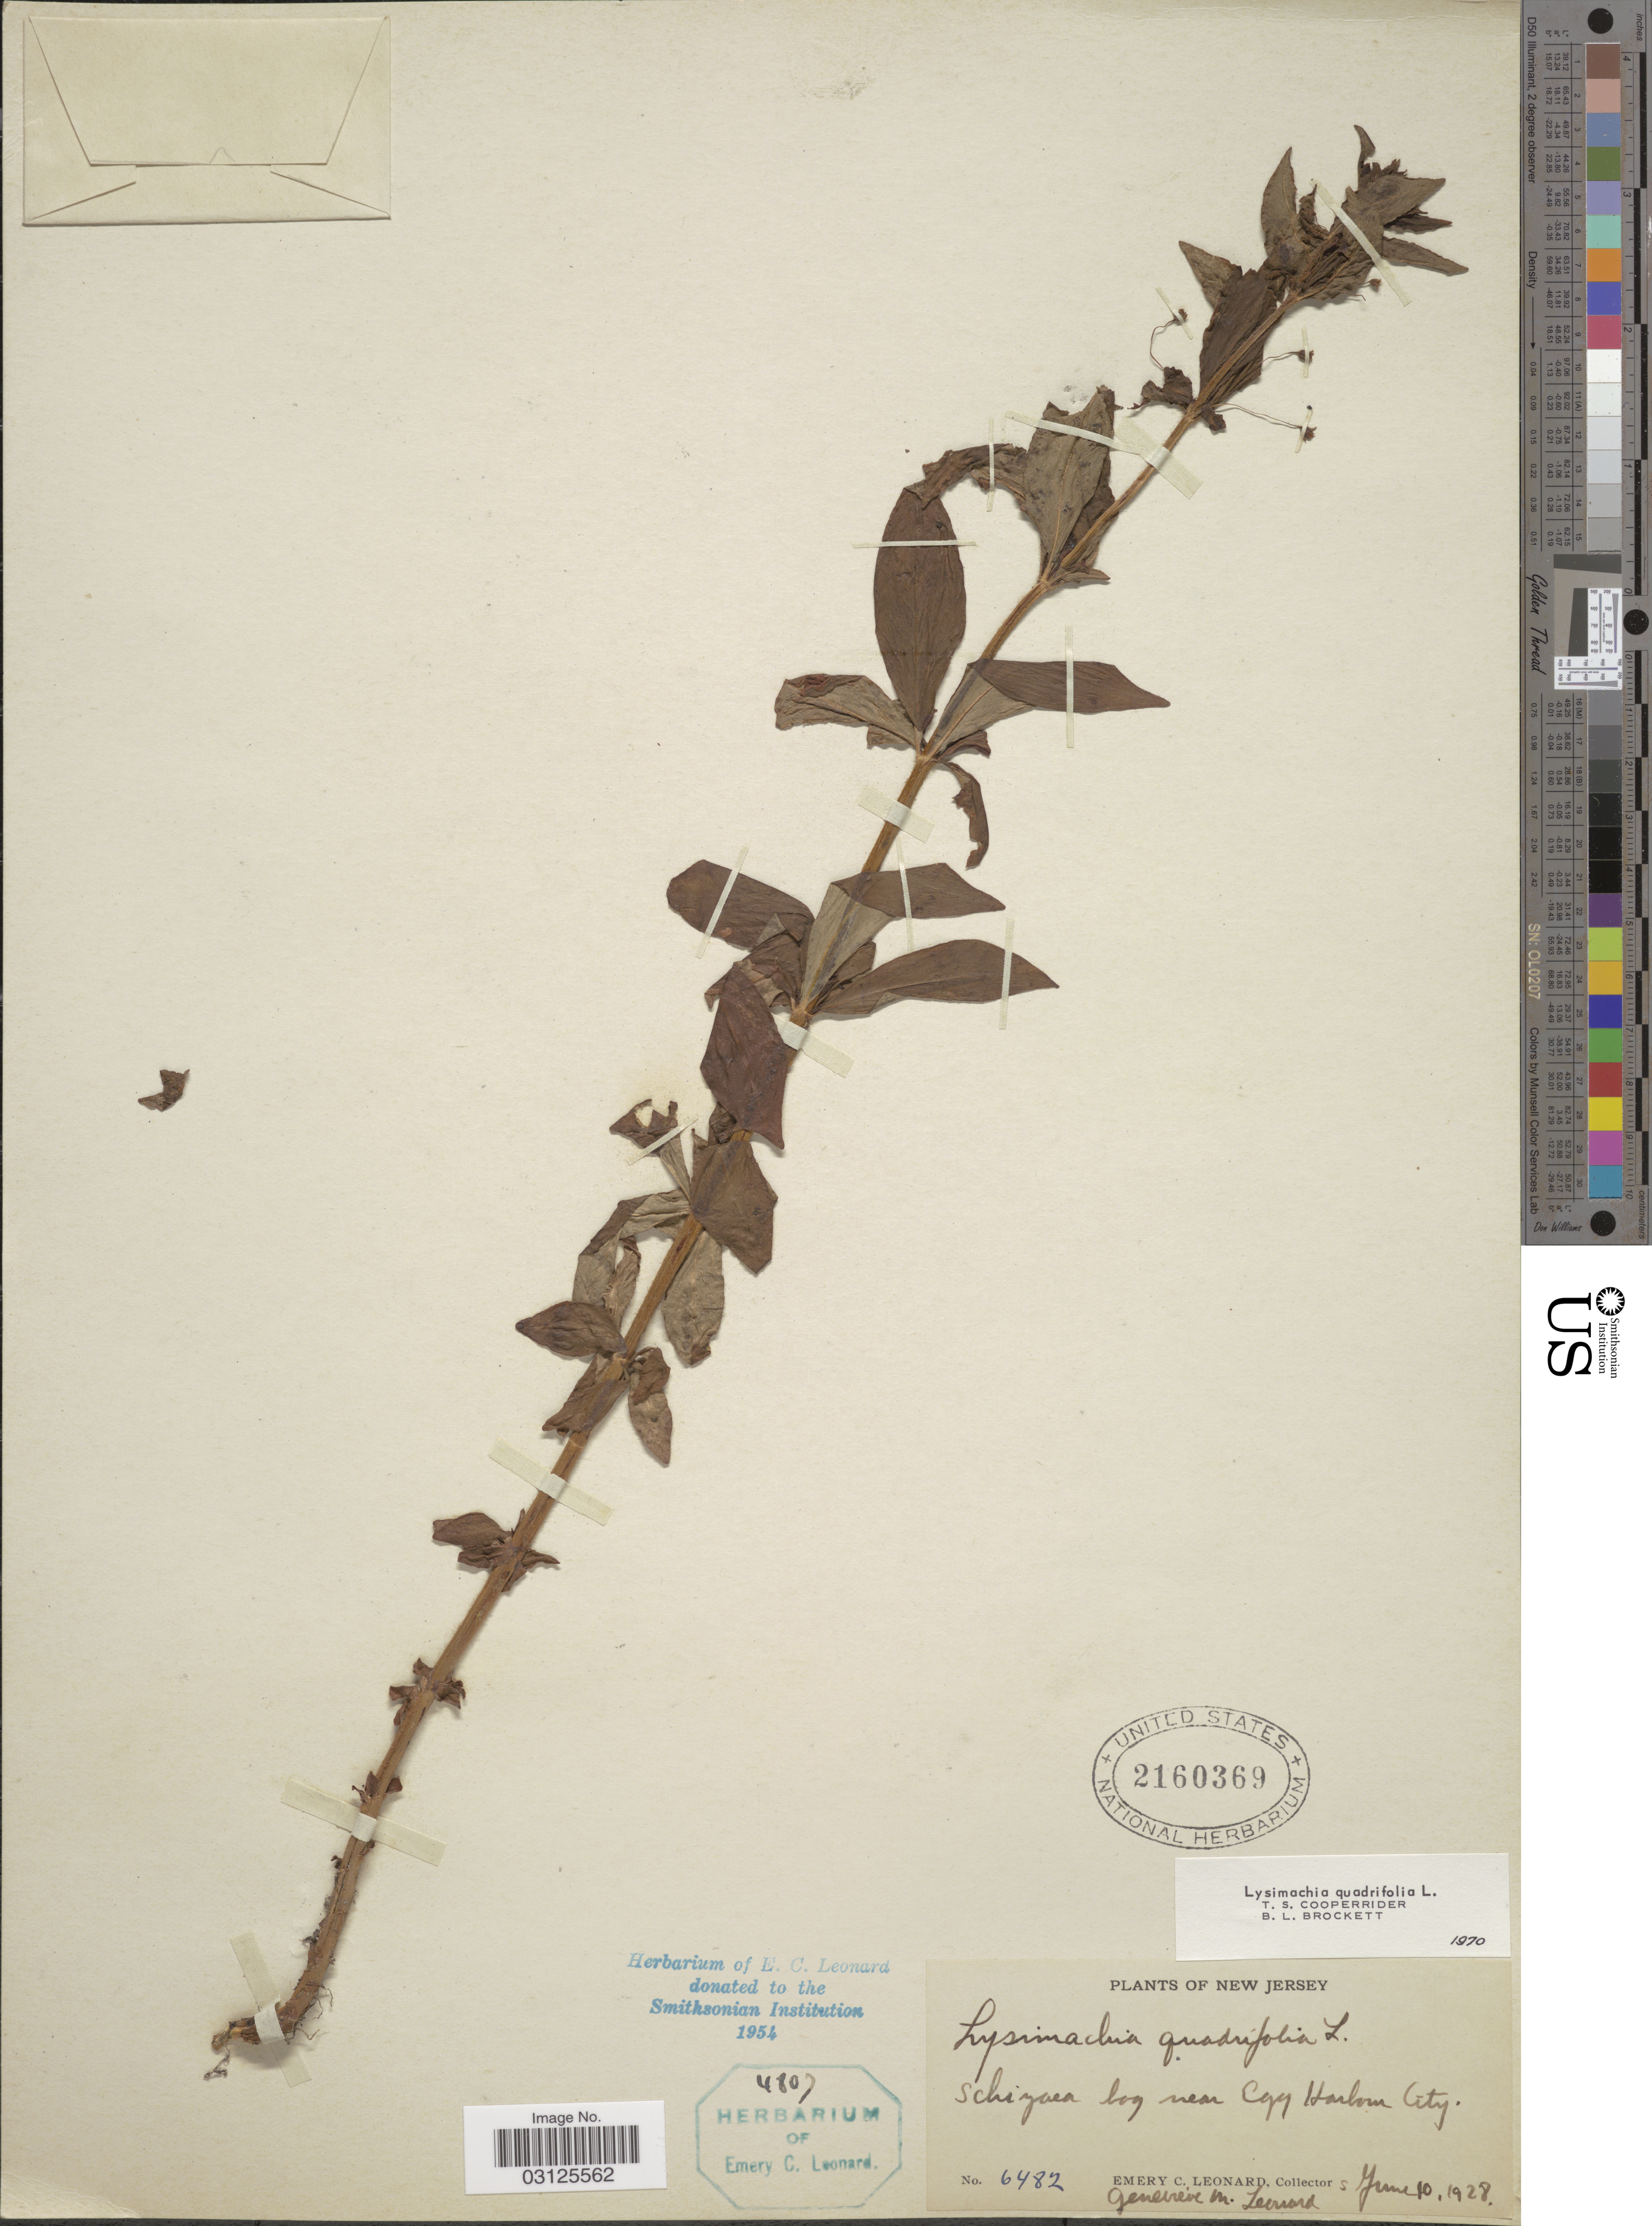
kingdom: Plantae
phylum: Tracheophyta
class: Magnoliopsida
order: Ericales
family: Primulaceae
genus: Lysimachia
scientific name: Lysimachia quadrifolia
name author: L.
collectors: E. C. Leonard & G. M. Leonard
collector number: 6482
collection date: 1928-06-10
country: United States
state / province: New Jersey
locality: Schizaea bog near Egg Harbour City.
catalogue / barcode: US 2160369